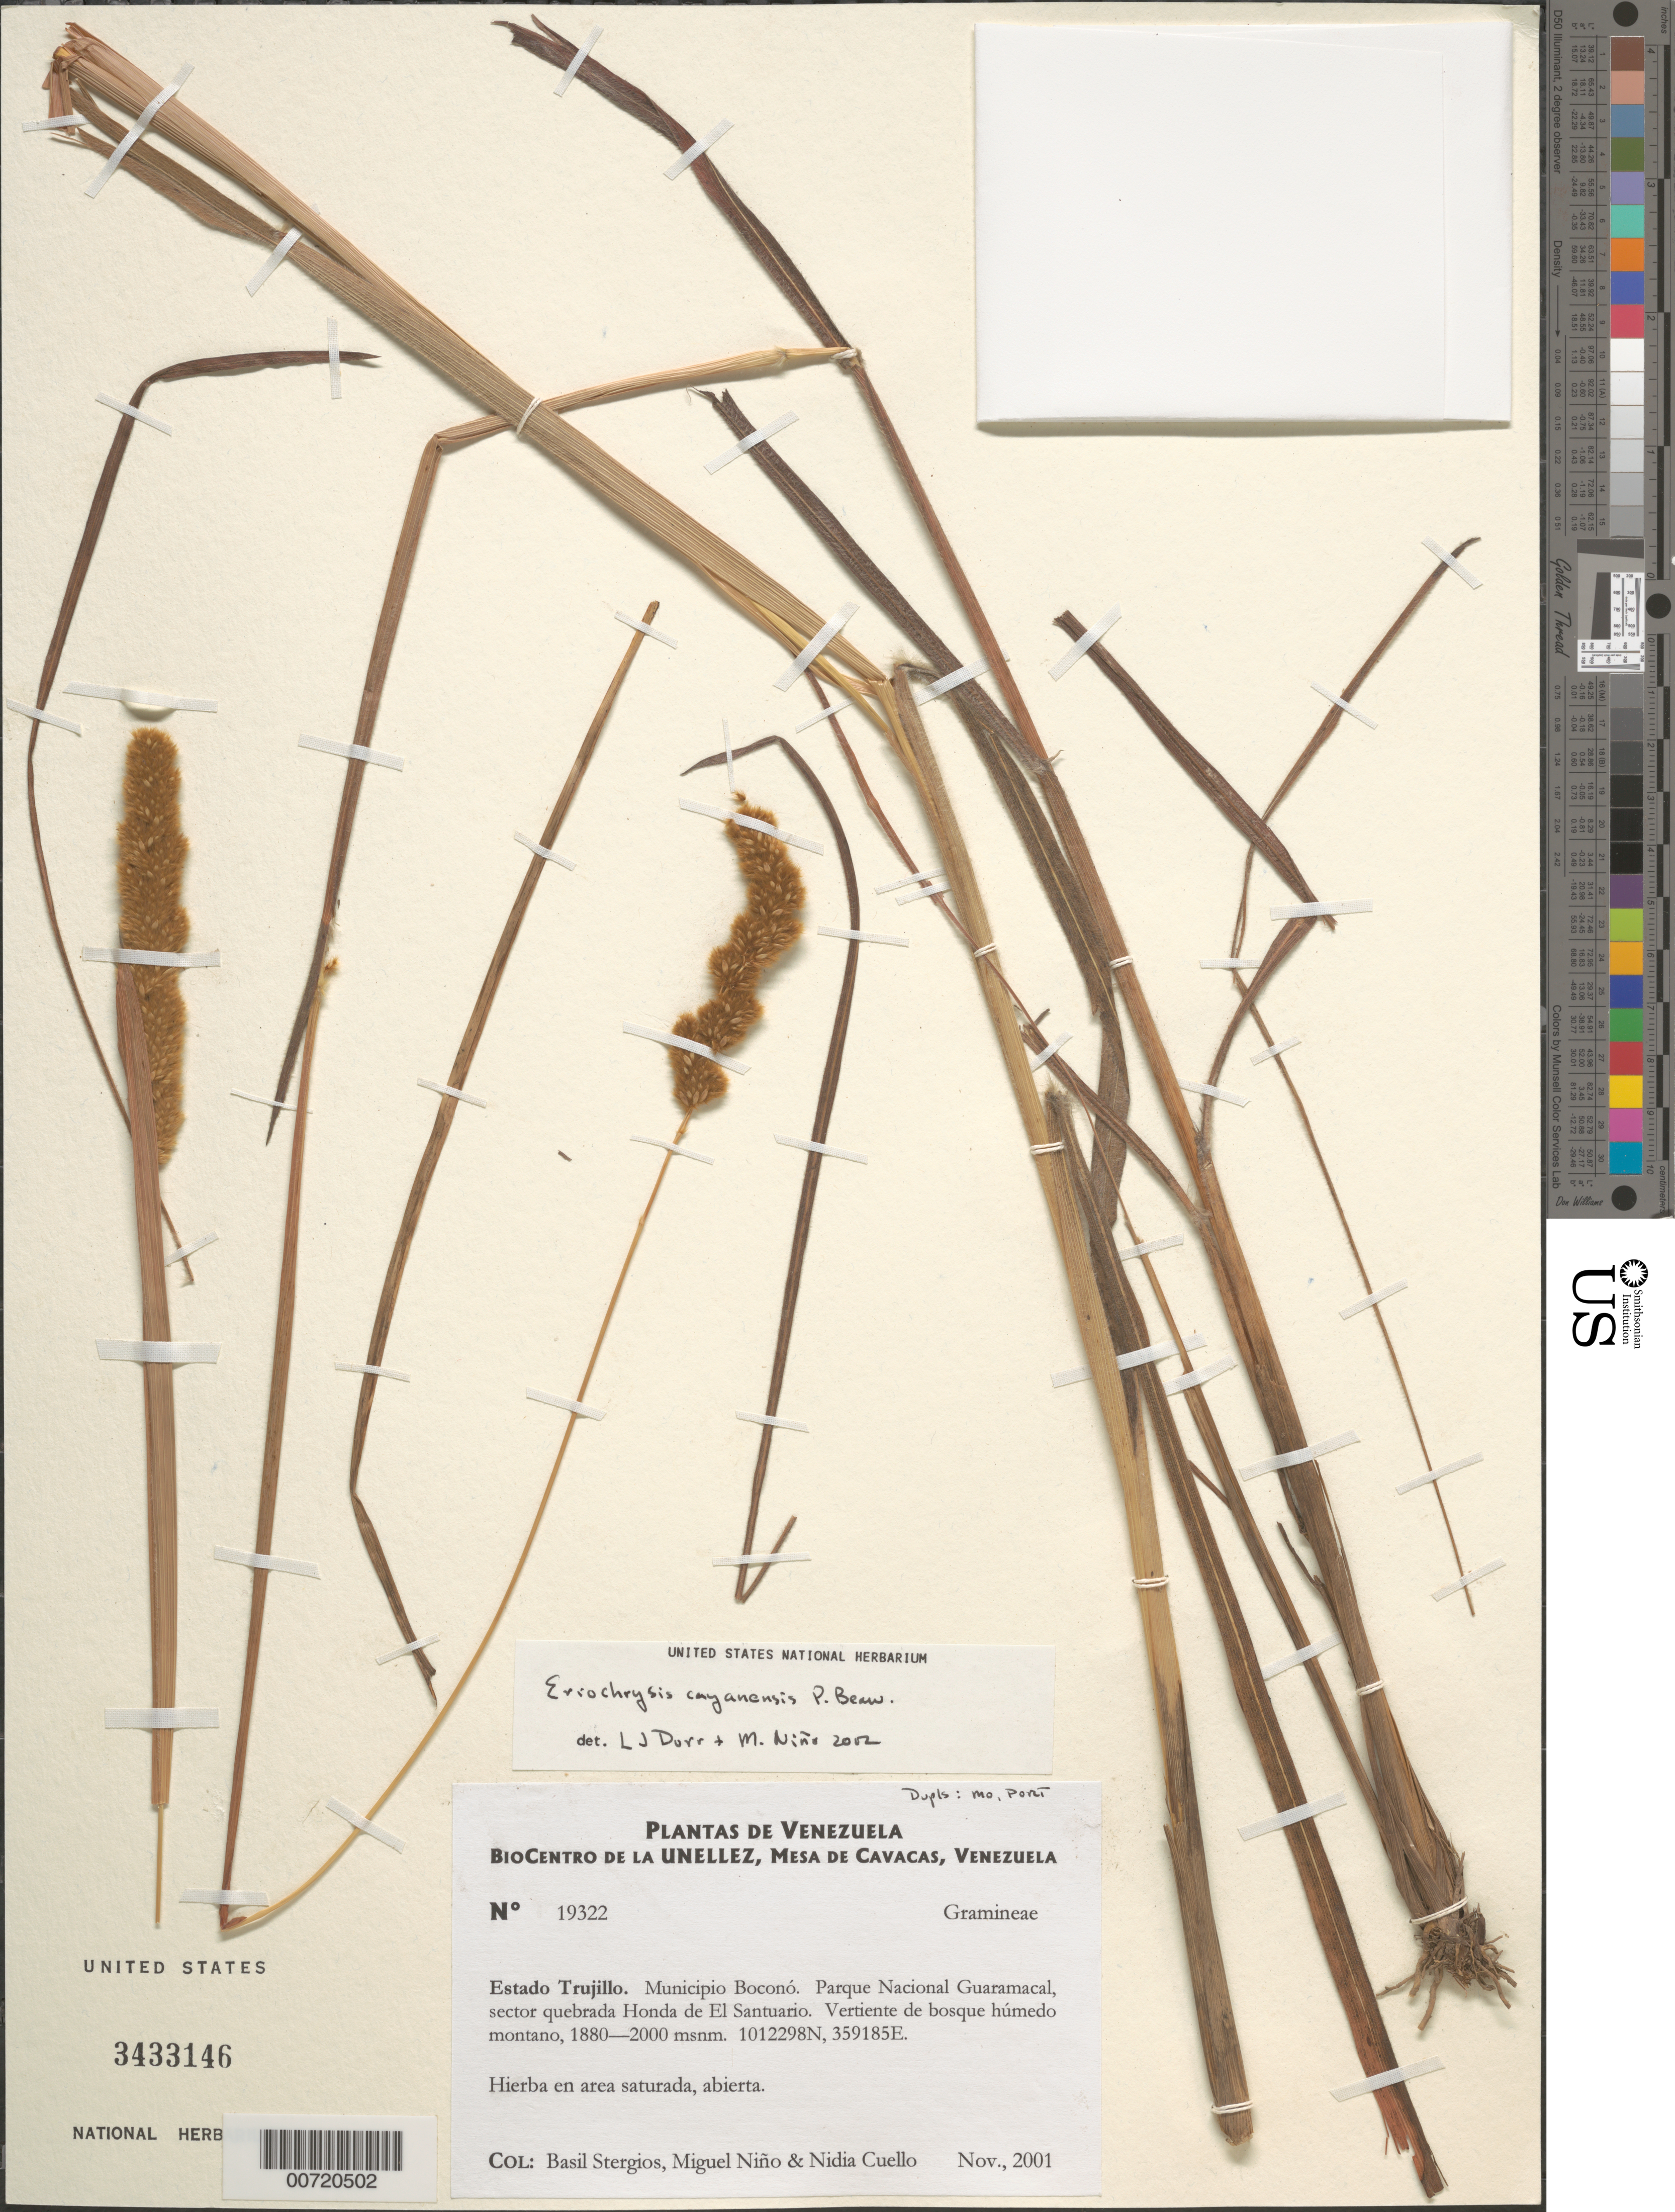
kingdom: Plantae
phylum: Tracheophyta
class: Liliopsida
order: Poales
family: Poaceae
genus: Eriochrysis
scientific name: Eriochrysis cayennensis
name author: P. Beauv.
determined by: Dorr, L. J.; Niño, S. M.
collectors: B. G. Stergios, S. M. Niño & N. L. Cuello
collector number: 19322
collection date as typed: Nov 2001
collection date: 2001-11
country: Venezuela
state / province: Trujillo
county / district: Boconó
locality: Parque Nacional Guaramacal. Sector quebrada Honda de El Santuario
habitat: Vertiente de bosque húmedo montano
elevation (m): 1880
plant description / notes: MO, PORT, US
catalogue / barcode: US 3433146